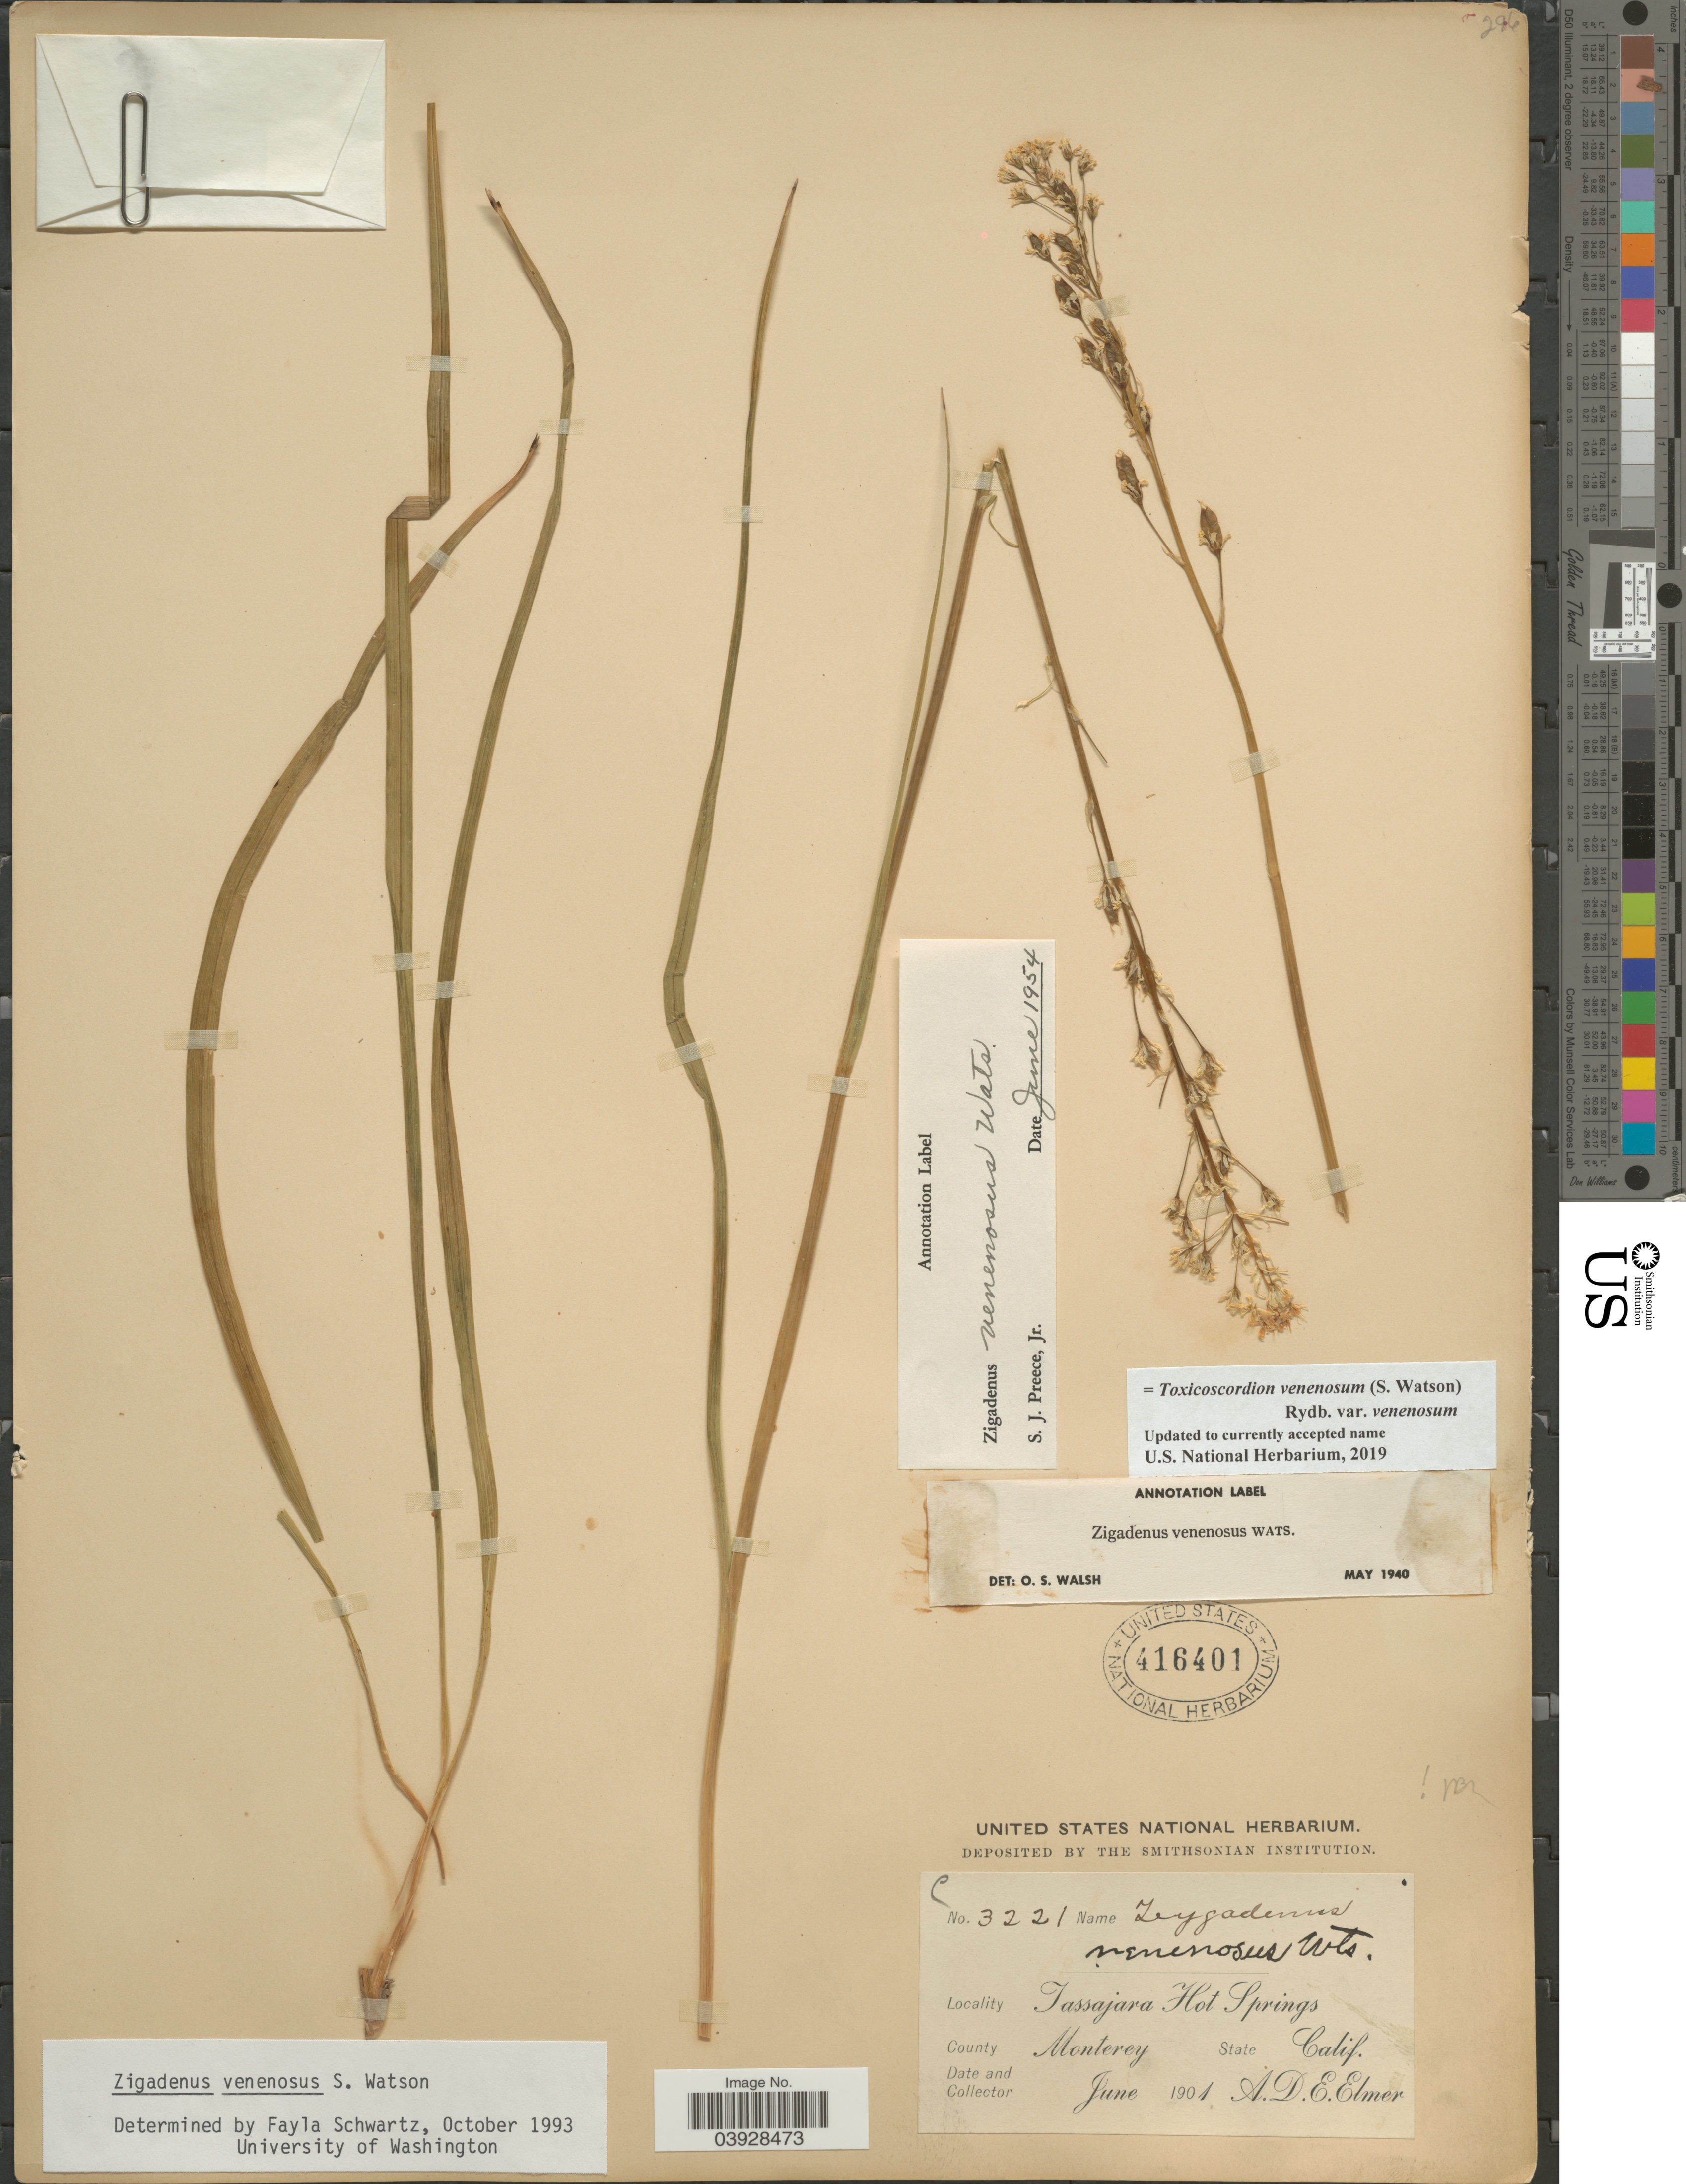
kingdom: Plantae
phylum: Tracheophyta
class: Liliopsida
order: Liliales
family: Melanthiaceae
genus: Toxicoscordion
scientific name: Toxicoscordion venenosum var. gramineum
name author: (Rydb.) Brasher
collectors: A. D. E. Elmer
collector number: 3221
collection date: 1901-06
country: United States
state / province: California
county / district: Monterey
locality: Tassajara Hot Springs. County Monterey.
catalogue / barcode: US 416401